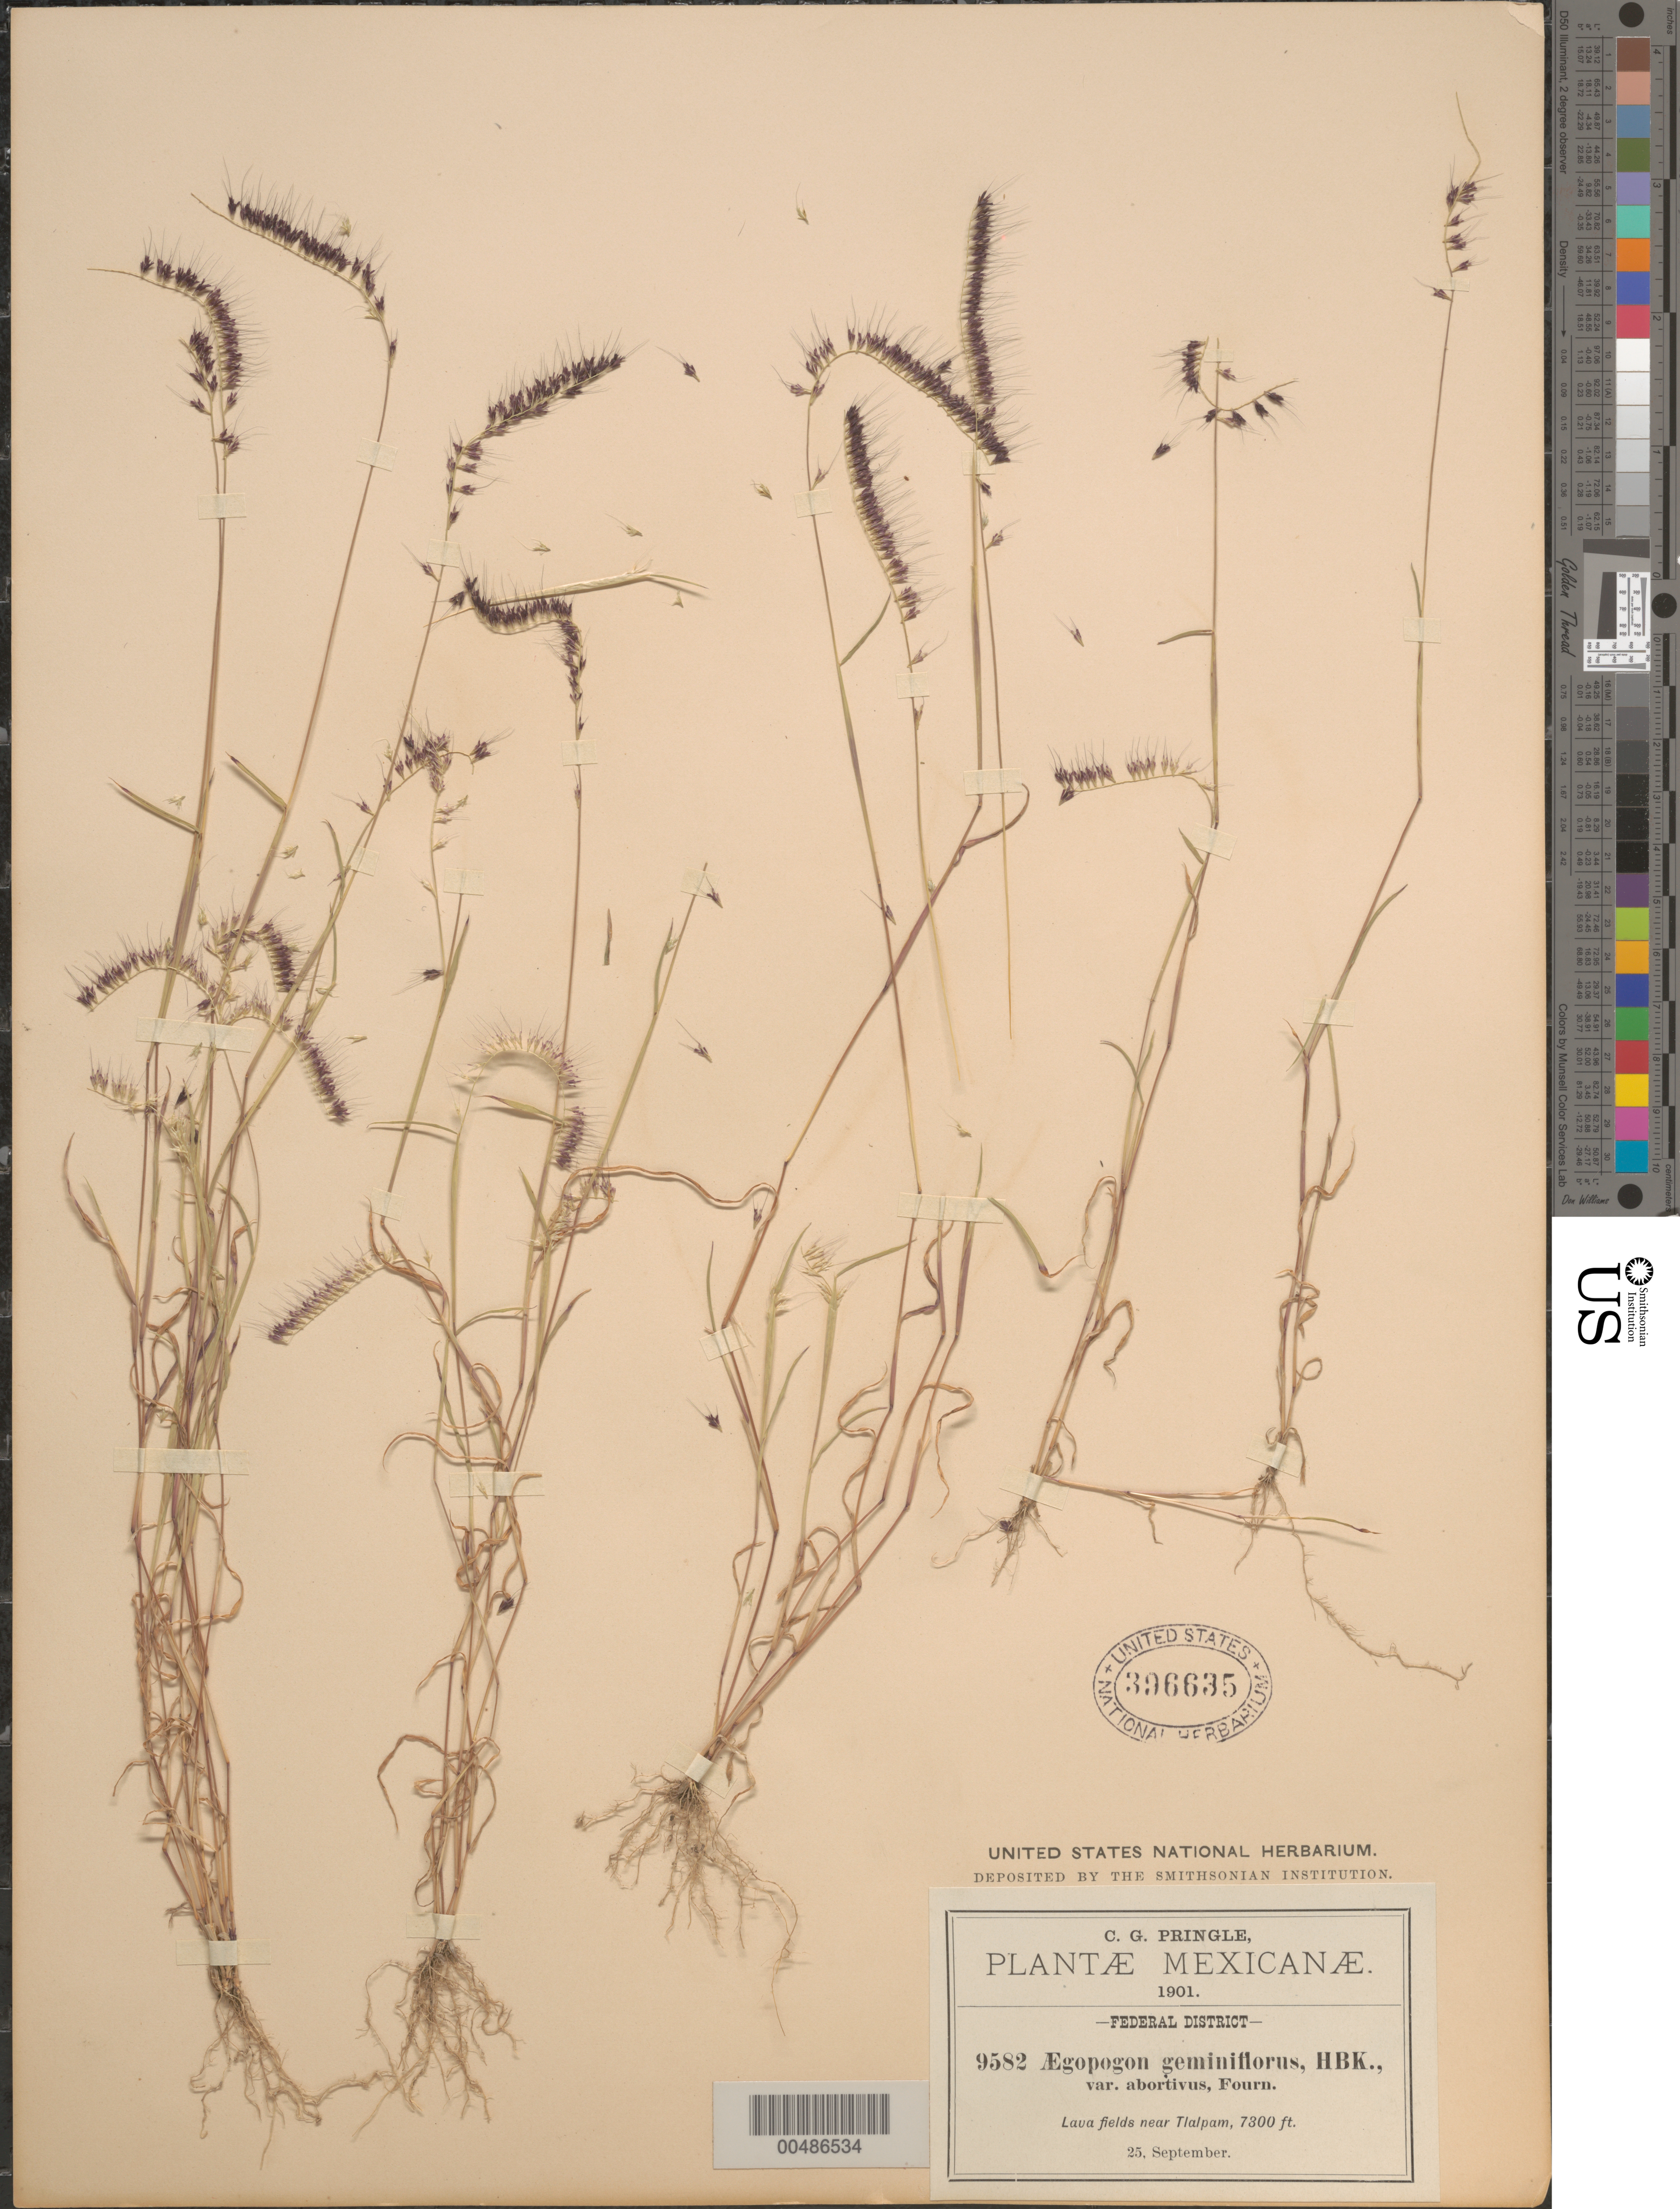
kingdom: Plantae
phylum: Tracheophyta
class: Liliopsida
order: Poales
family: Poaceae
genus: Aegopogon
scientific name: Aegopogon tenellus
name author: (DC.) Trin.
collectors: C. G. Pringle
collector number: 9582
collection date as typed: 25 Sep 1901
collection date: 1901-09-25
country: Mexico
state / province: Distrito Federal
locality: near Tlalpam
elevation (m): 2225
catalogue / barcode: US 396635